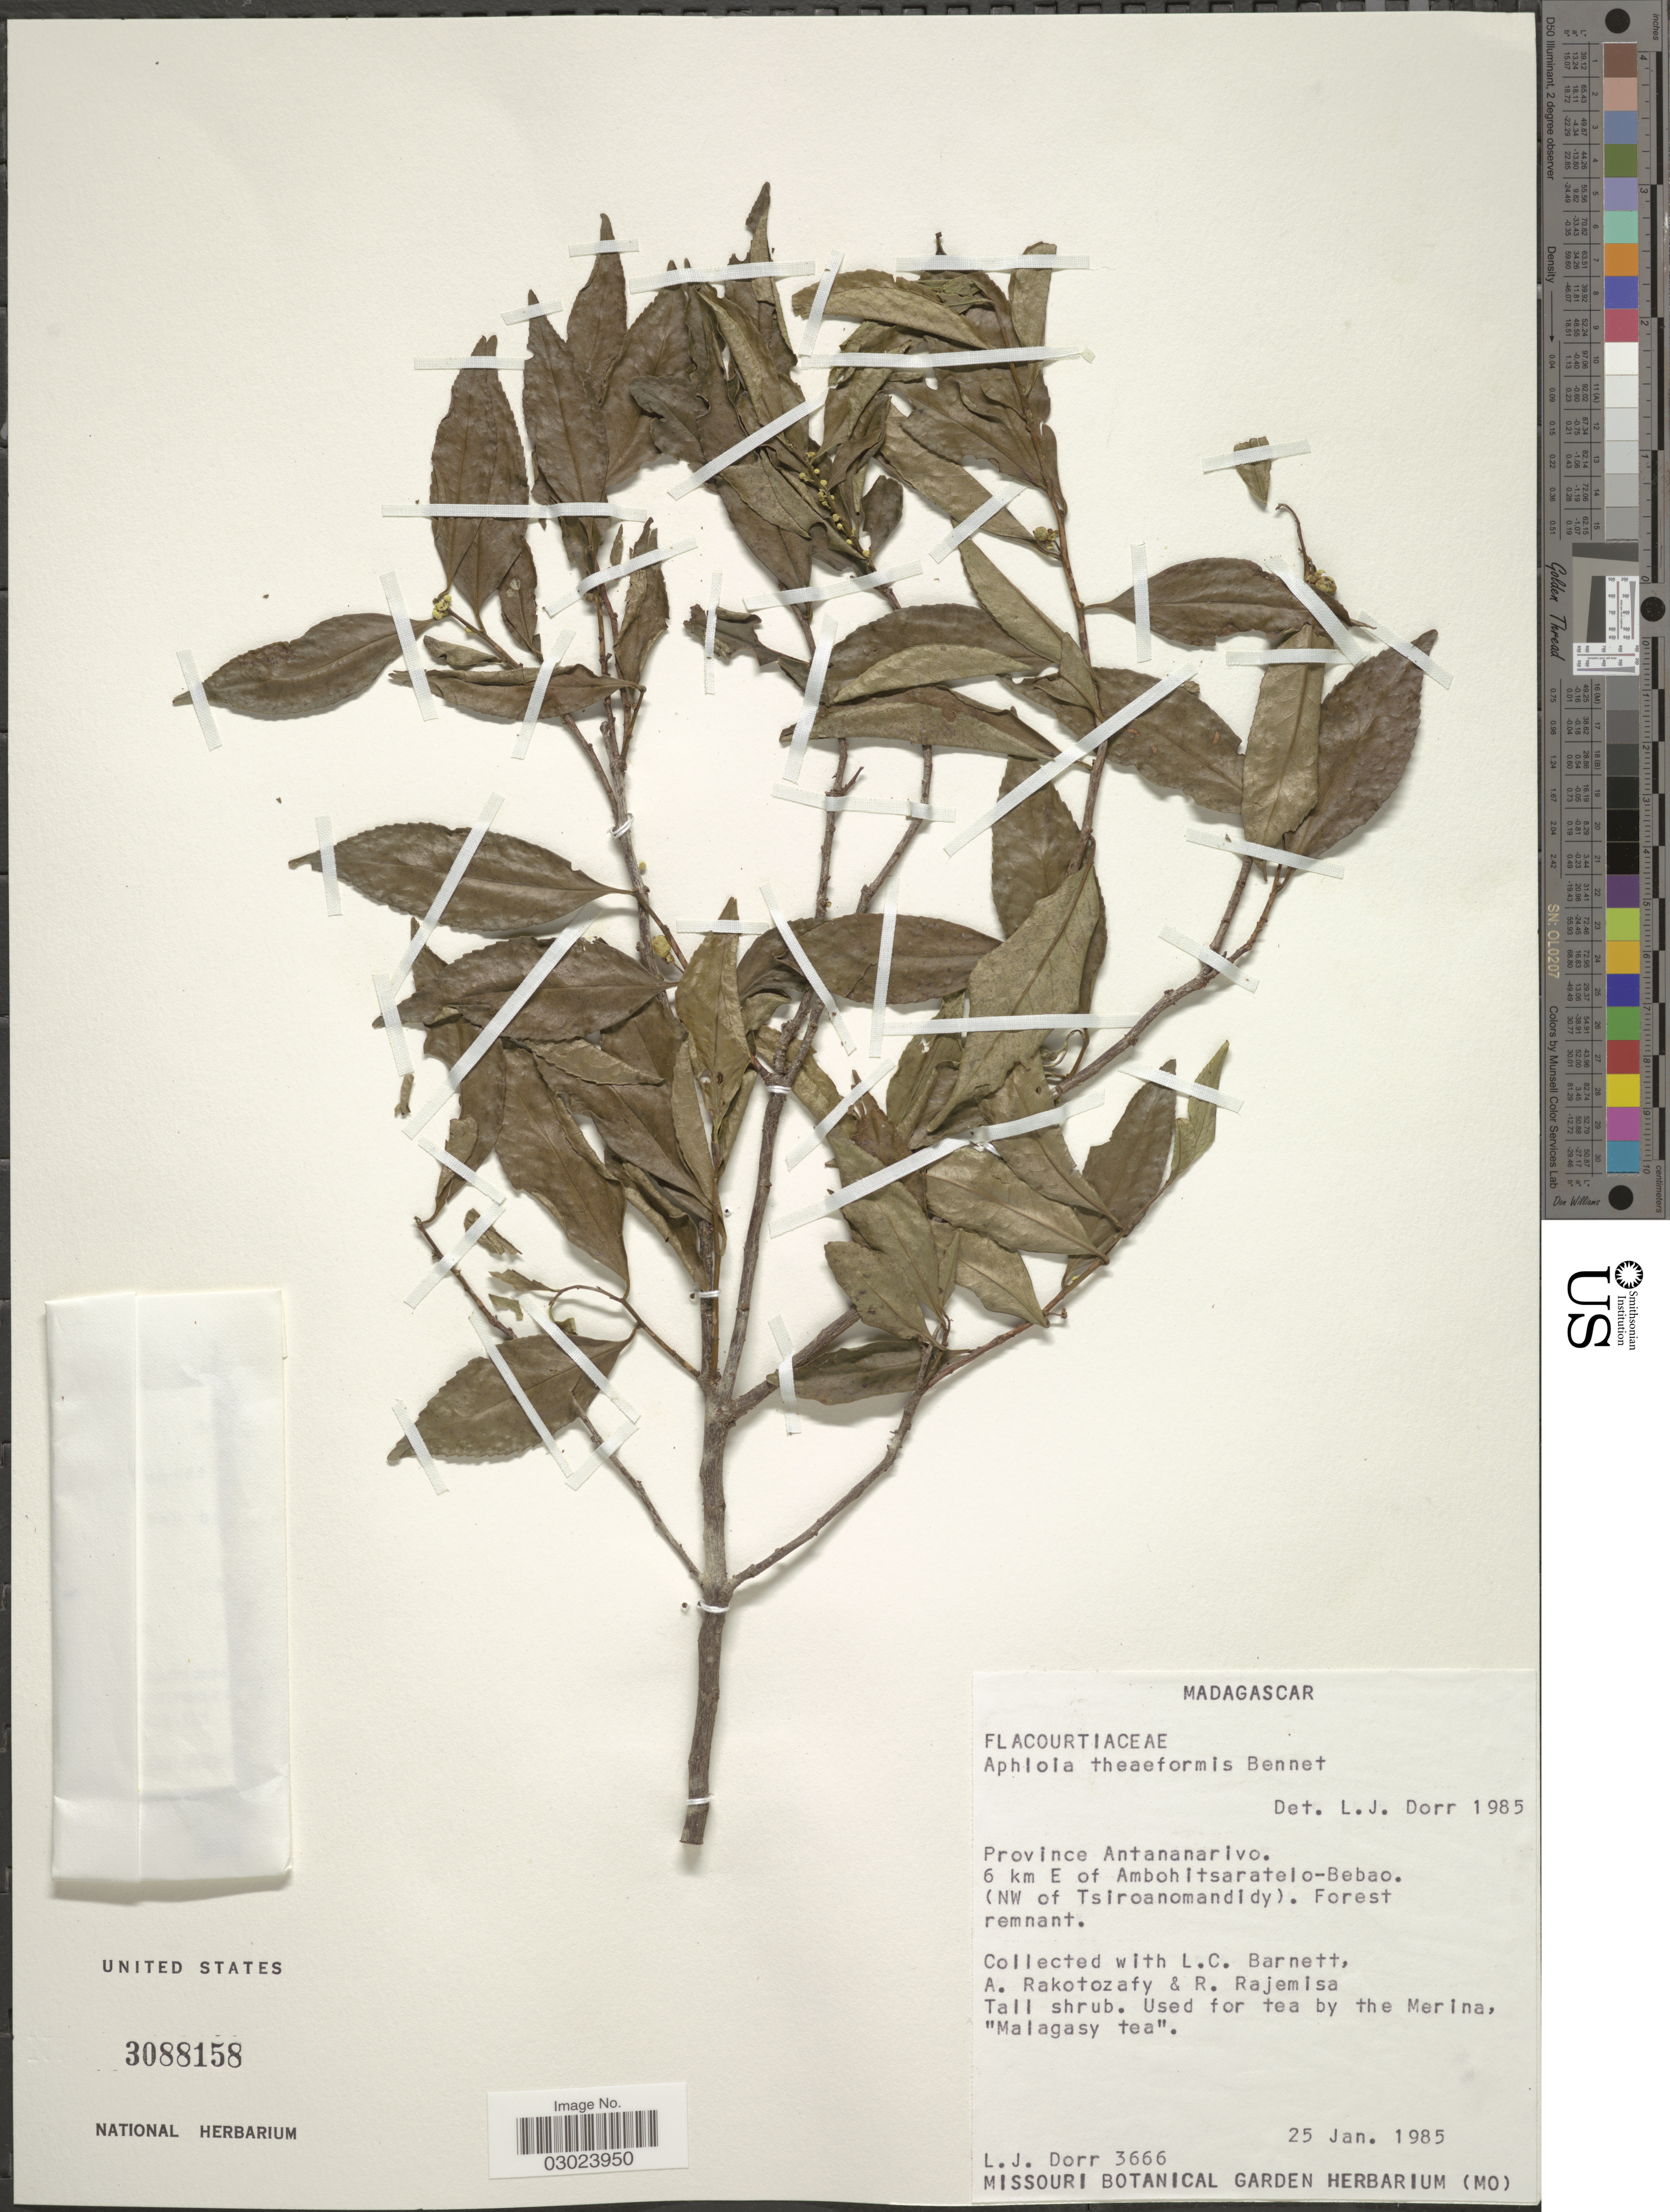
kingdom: Plantae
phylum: Tracheophyta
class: Magnoliopsida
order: Crossosomatales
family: Aphloiaceae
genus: Aphloia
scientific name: Aphloia theiformis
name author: (Vahl) Benn.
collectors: L. J. Dorr, L. C. Barnett, A. Rakotozafy & R. Rajemisa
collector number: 3666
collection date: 1985-01-25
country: Madagascar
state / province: Bongolava / Menabe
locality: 6 km E of Ambohitsaratelo-Bebao. (NW of Tsiroanomandidy).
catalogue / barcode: US 3088158